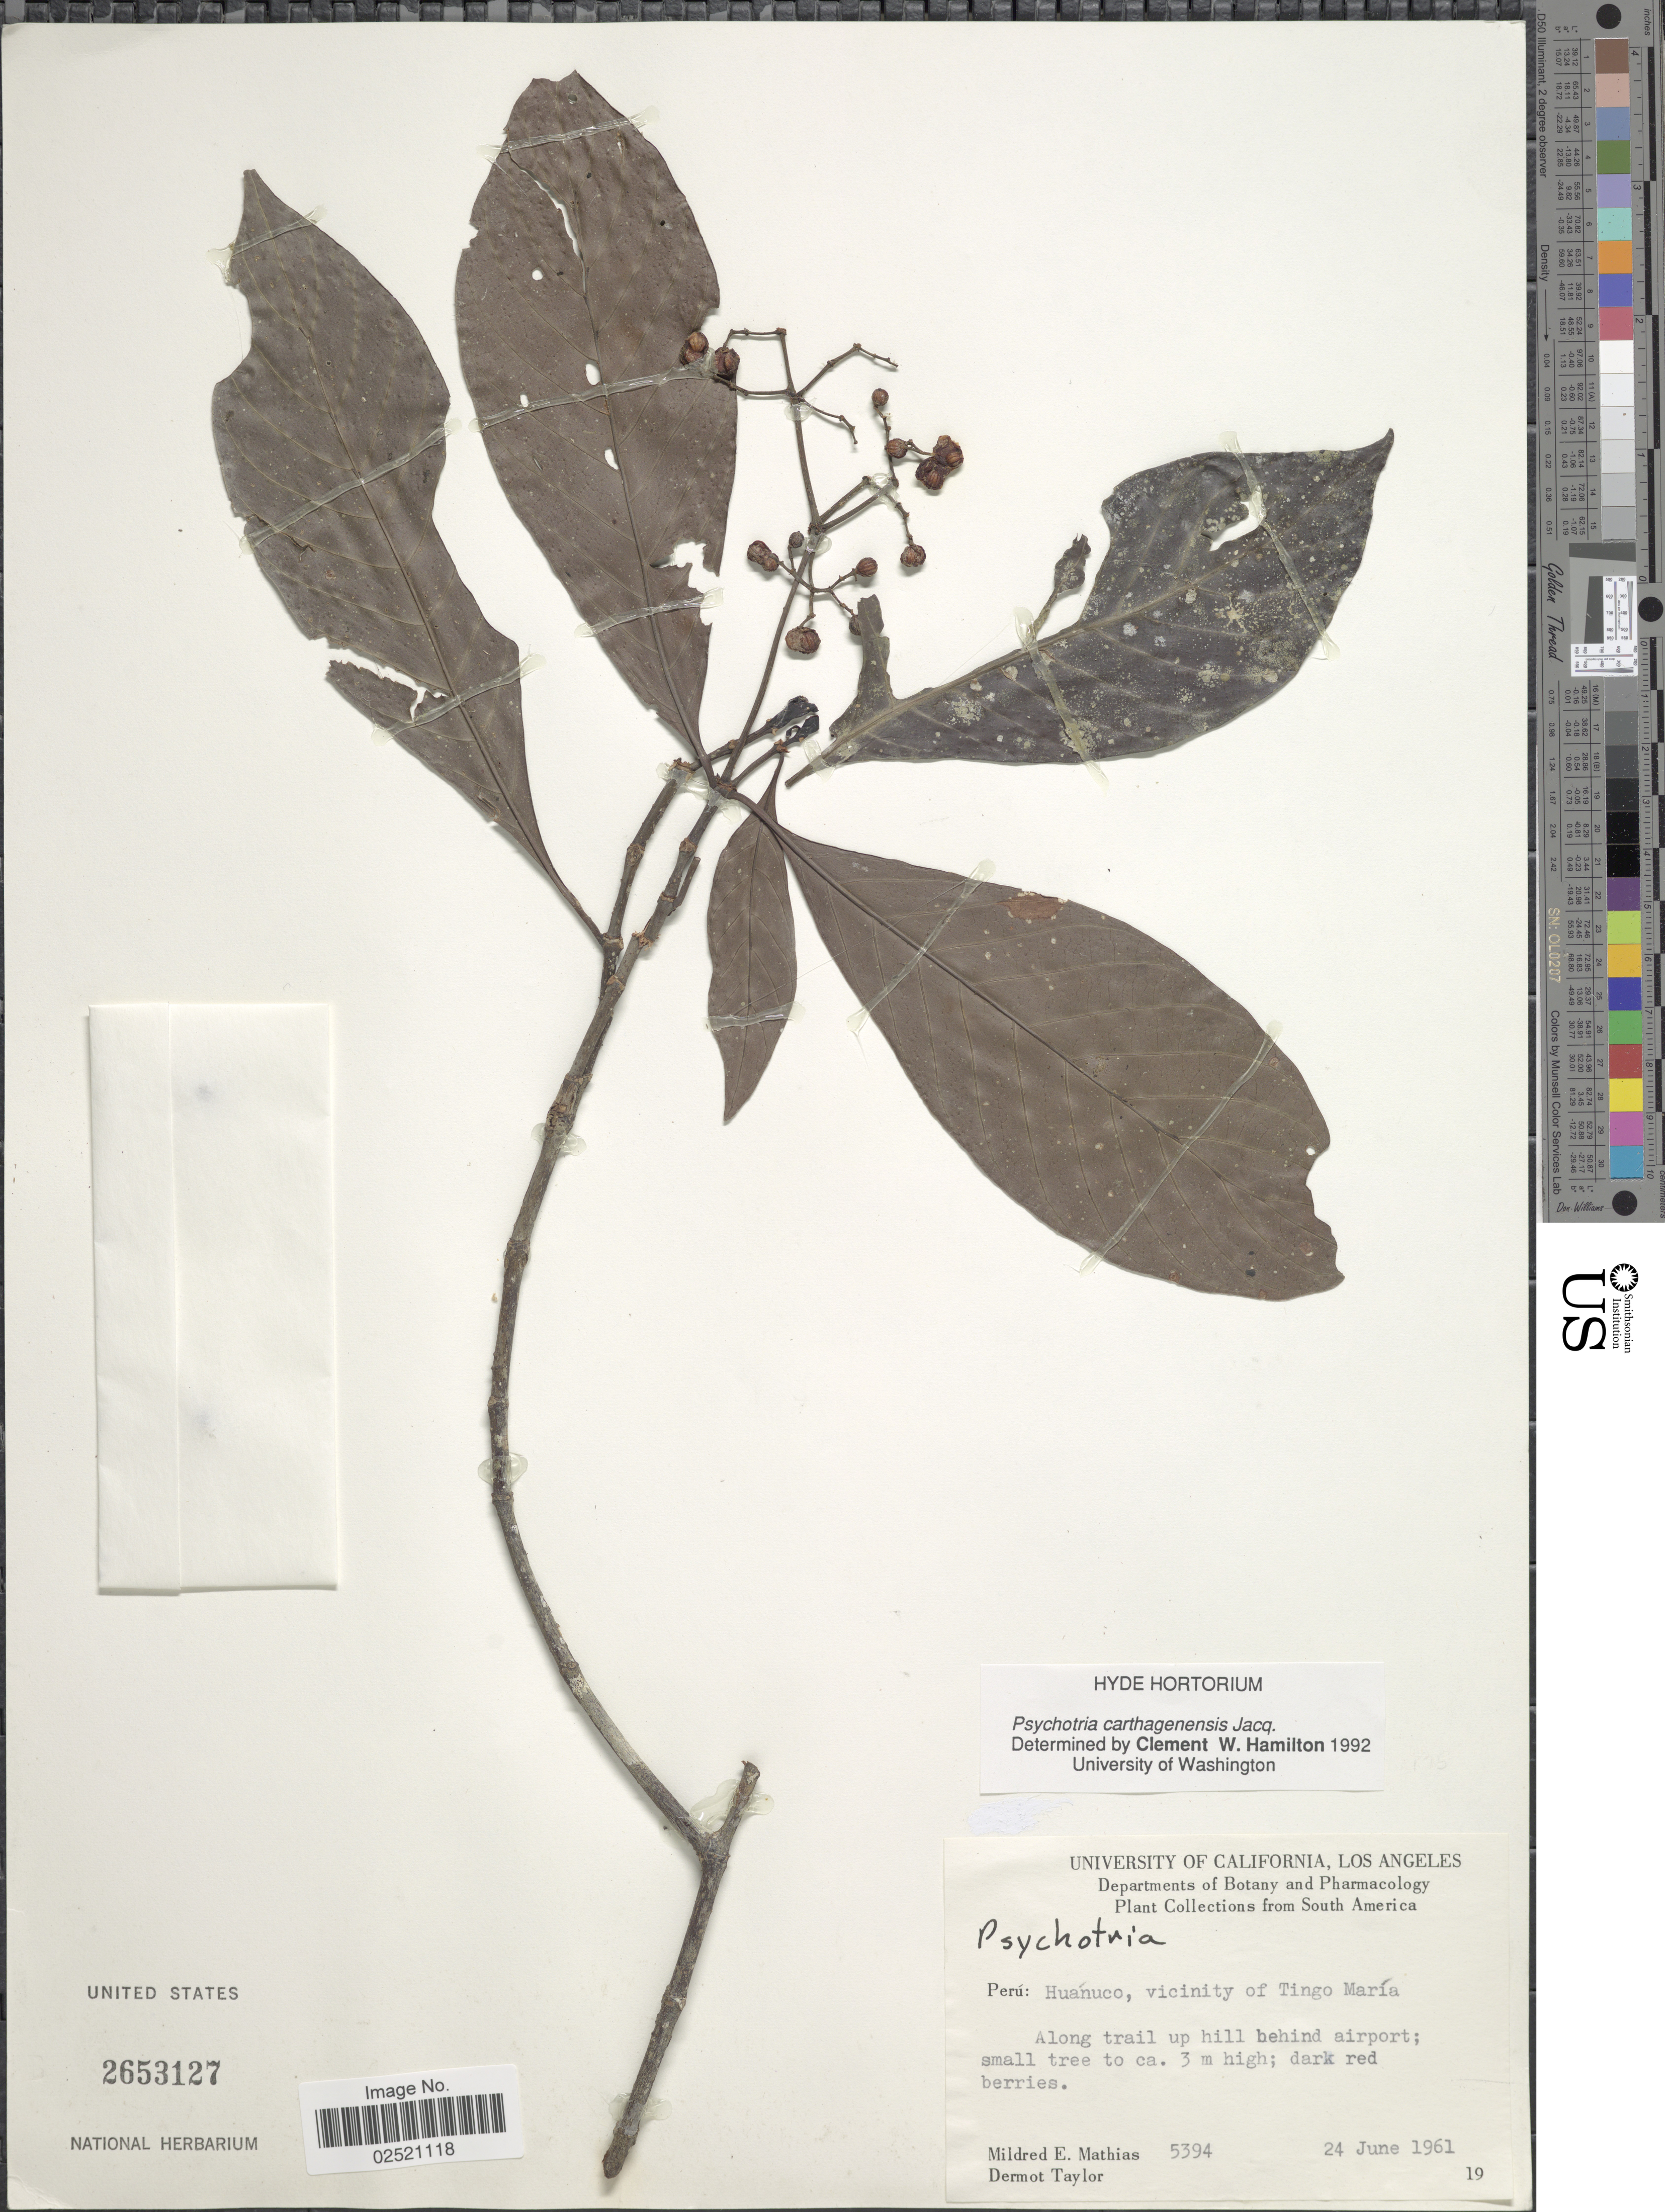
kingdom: Plantae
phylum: Tracheophyta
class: Magnoliopsida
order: Gentianales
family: Rubiaceae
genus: Psychotria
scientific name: Psychotria carthagenensis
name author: Jacq.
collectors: M. E. Mathias & D. Taylor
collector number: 5394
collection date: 1961-06-24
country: Peru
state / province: Huánuco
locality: Vicinity of Tingo Maria, along trail up hill behind airport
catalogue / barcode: US 2653127